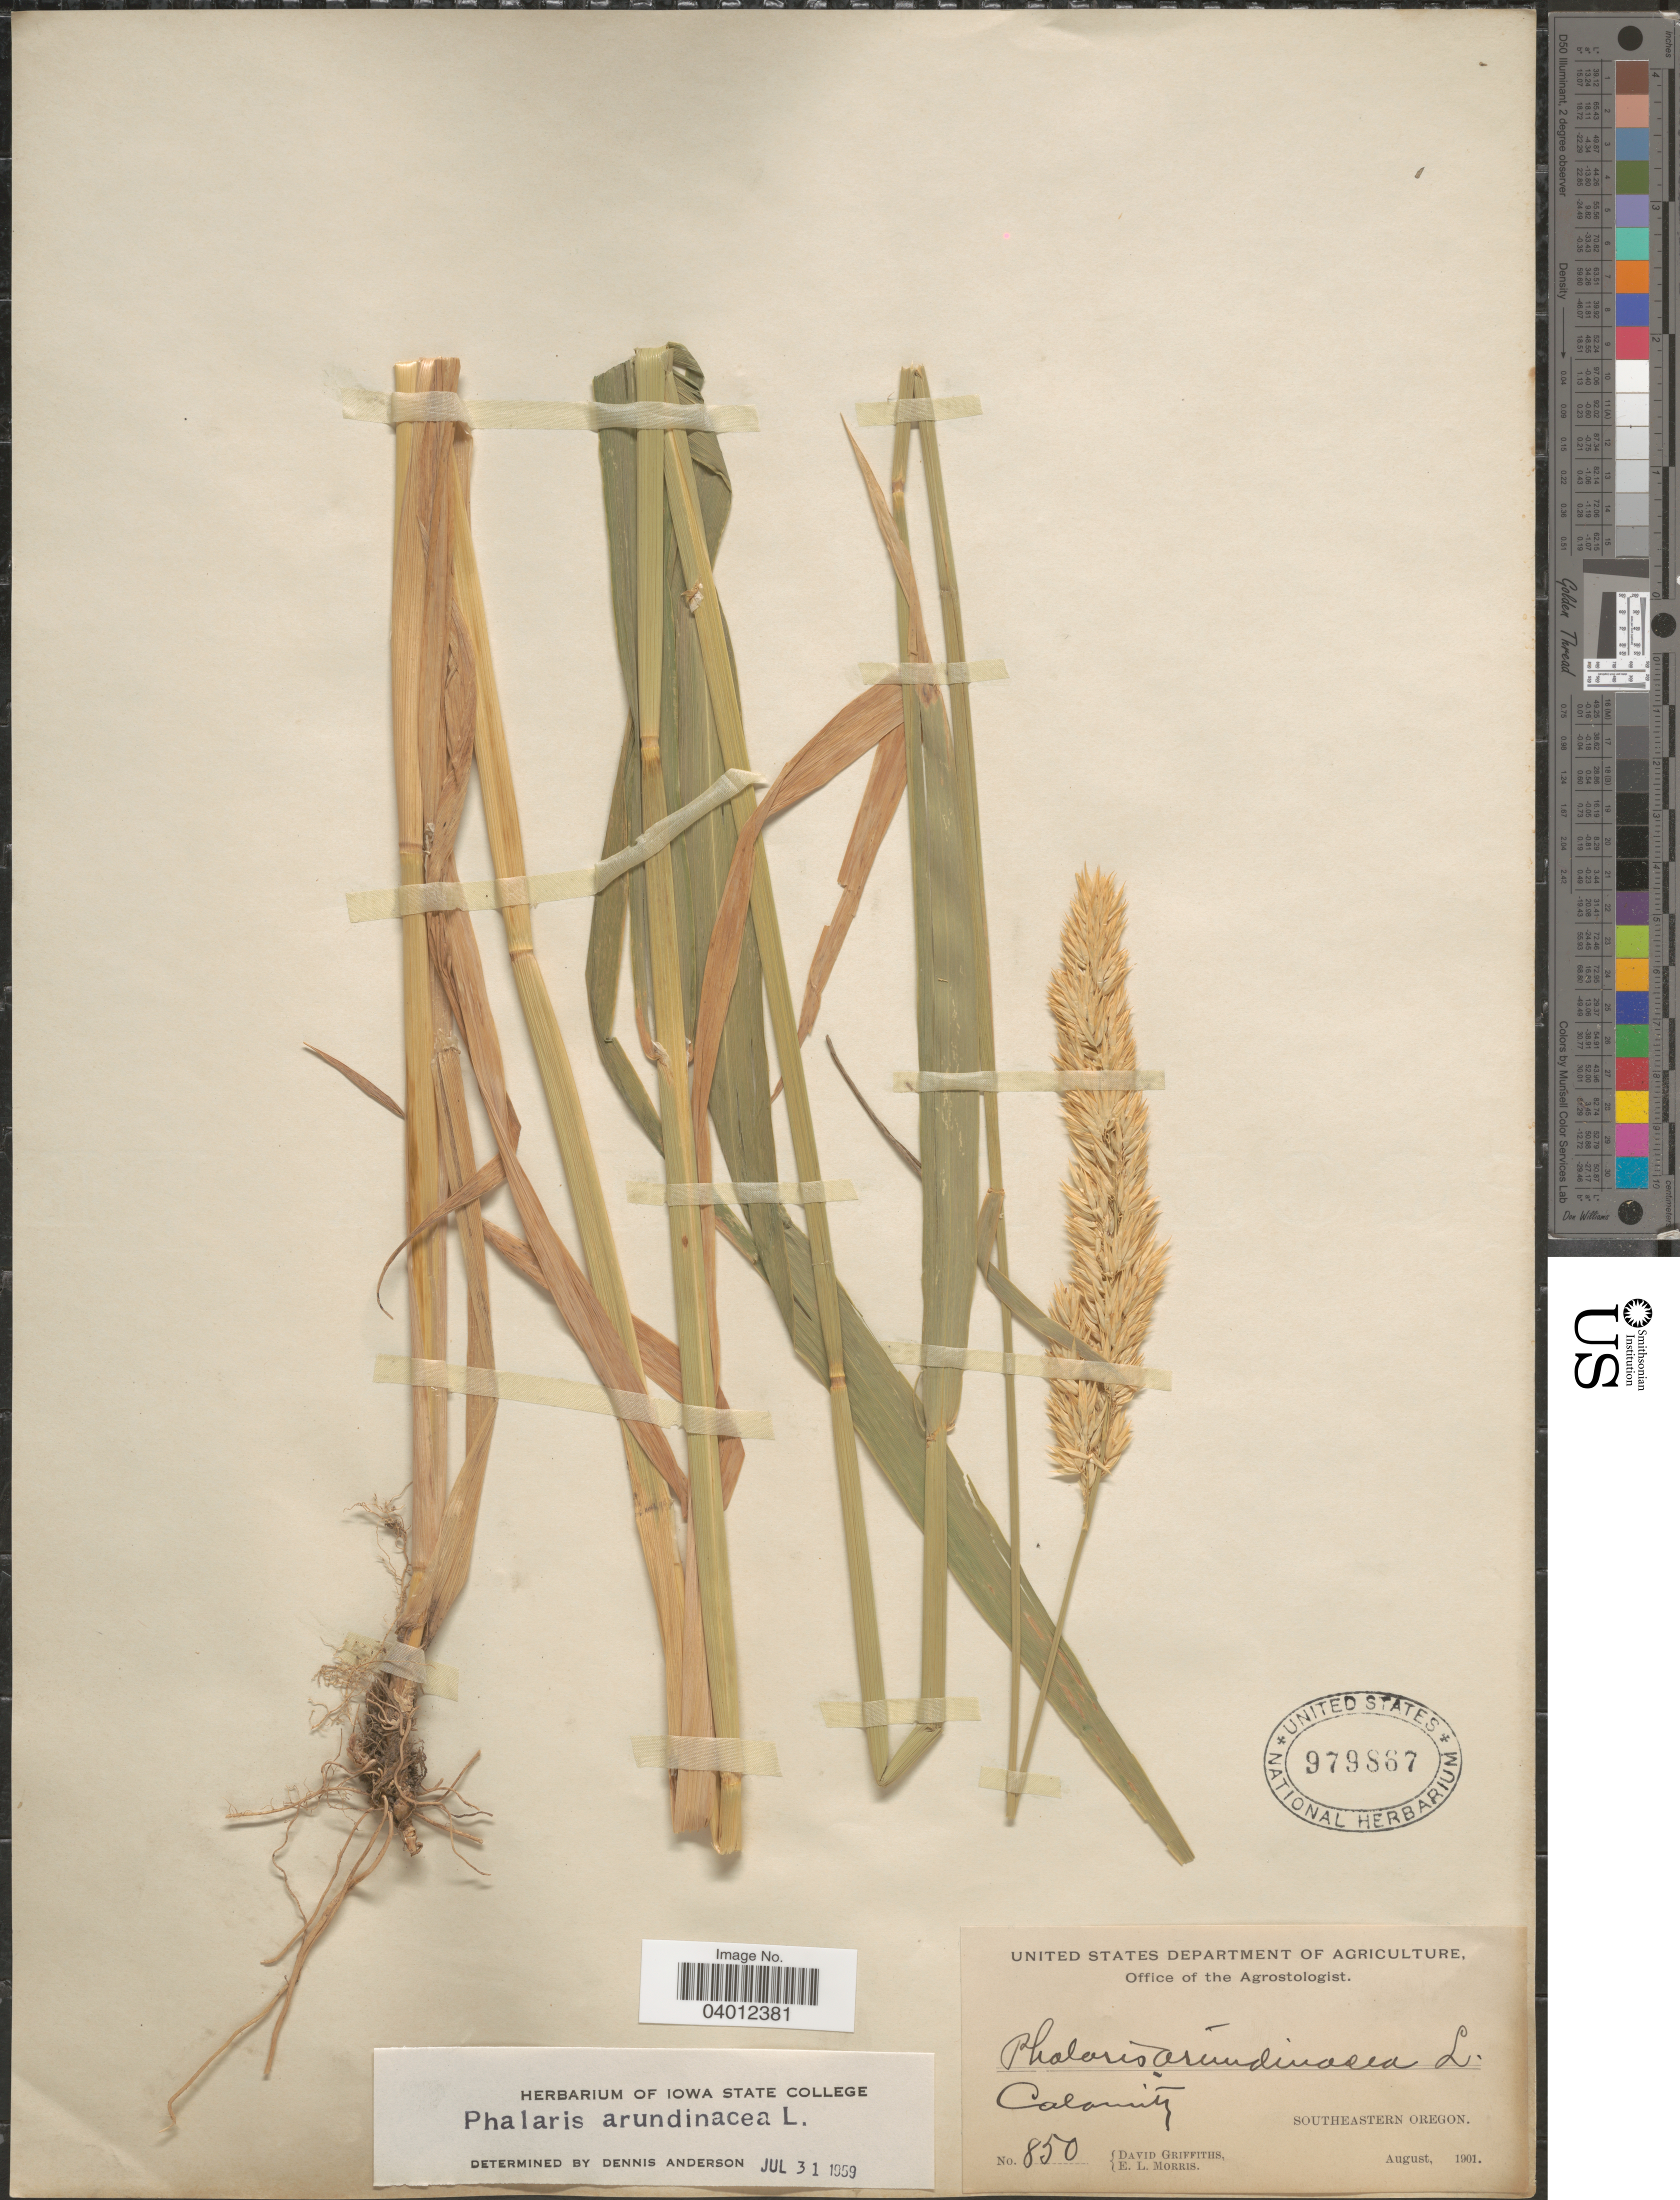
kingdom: Plantae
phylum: Tracheophyta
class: Liliopsida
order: Poales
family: Poaceae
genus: Phalaris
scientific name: Phalaris arundinacea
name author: L.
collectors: D. Griffiths & E. Morris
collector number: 850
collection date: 1901-08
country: United States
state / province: Oregon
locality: Calamity. Southeastern Oregon.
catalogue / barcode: US 979867